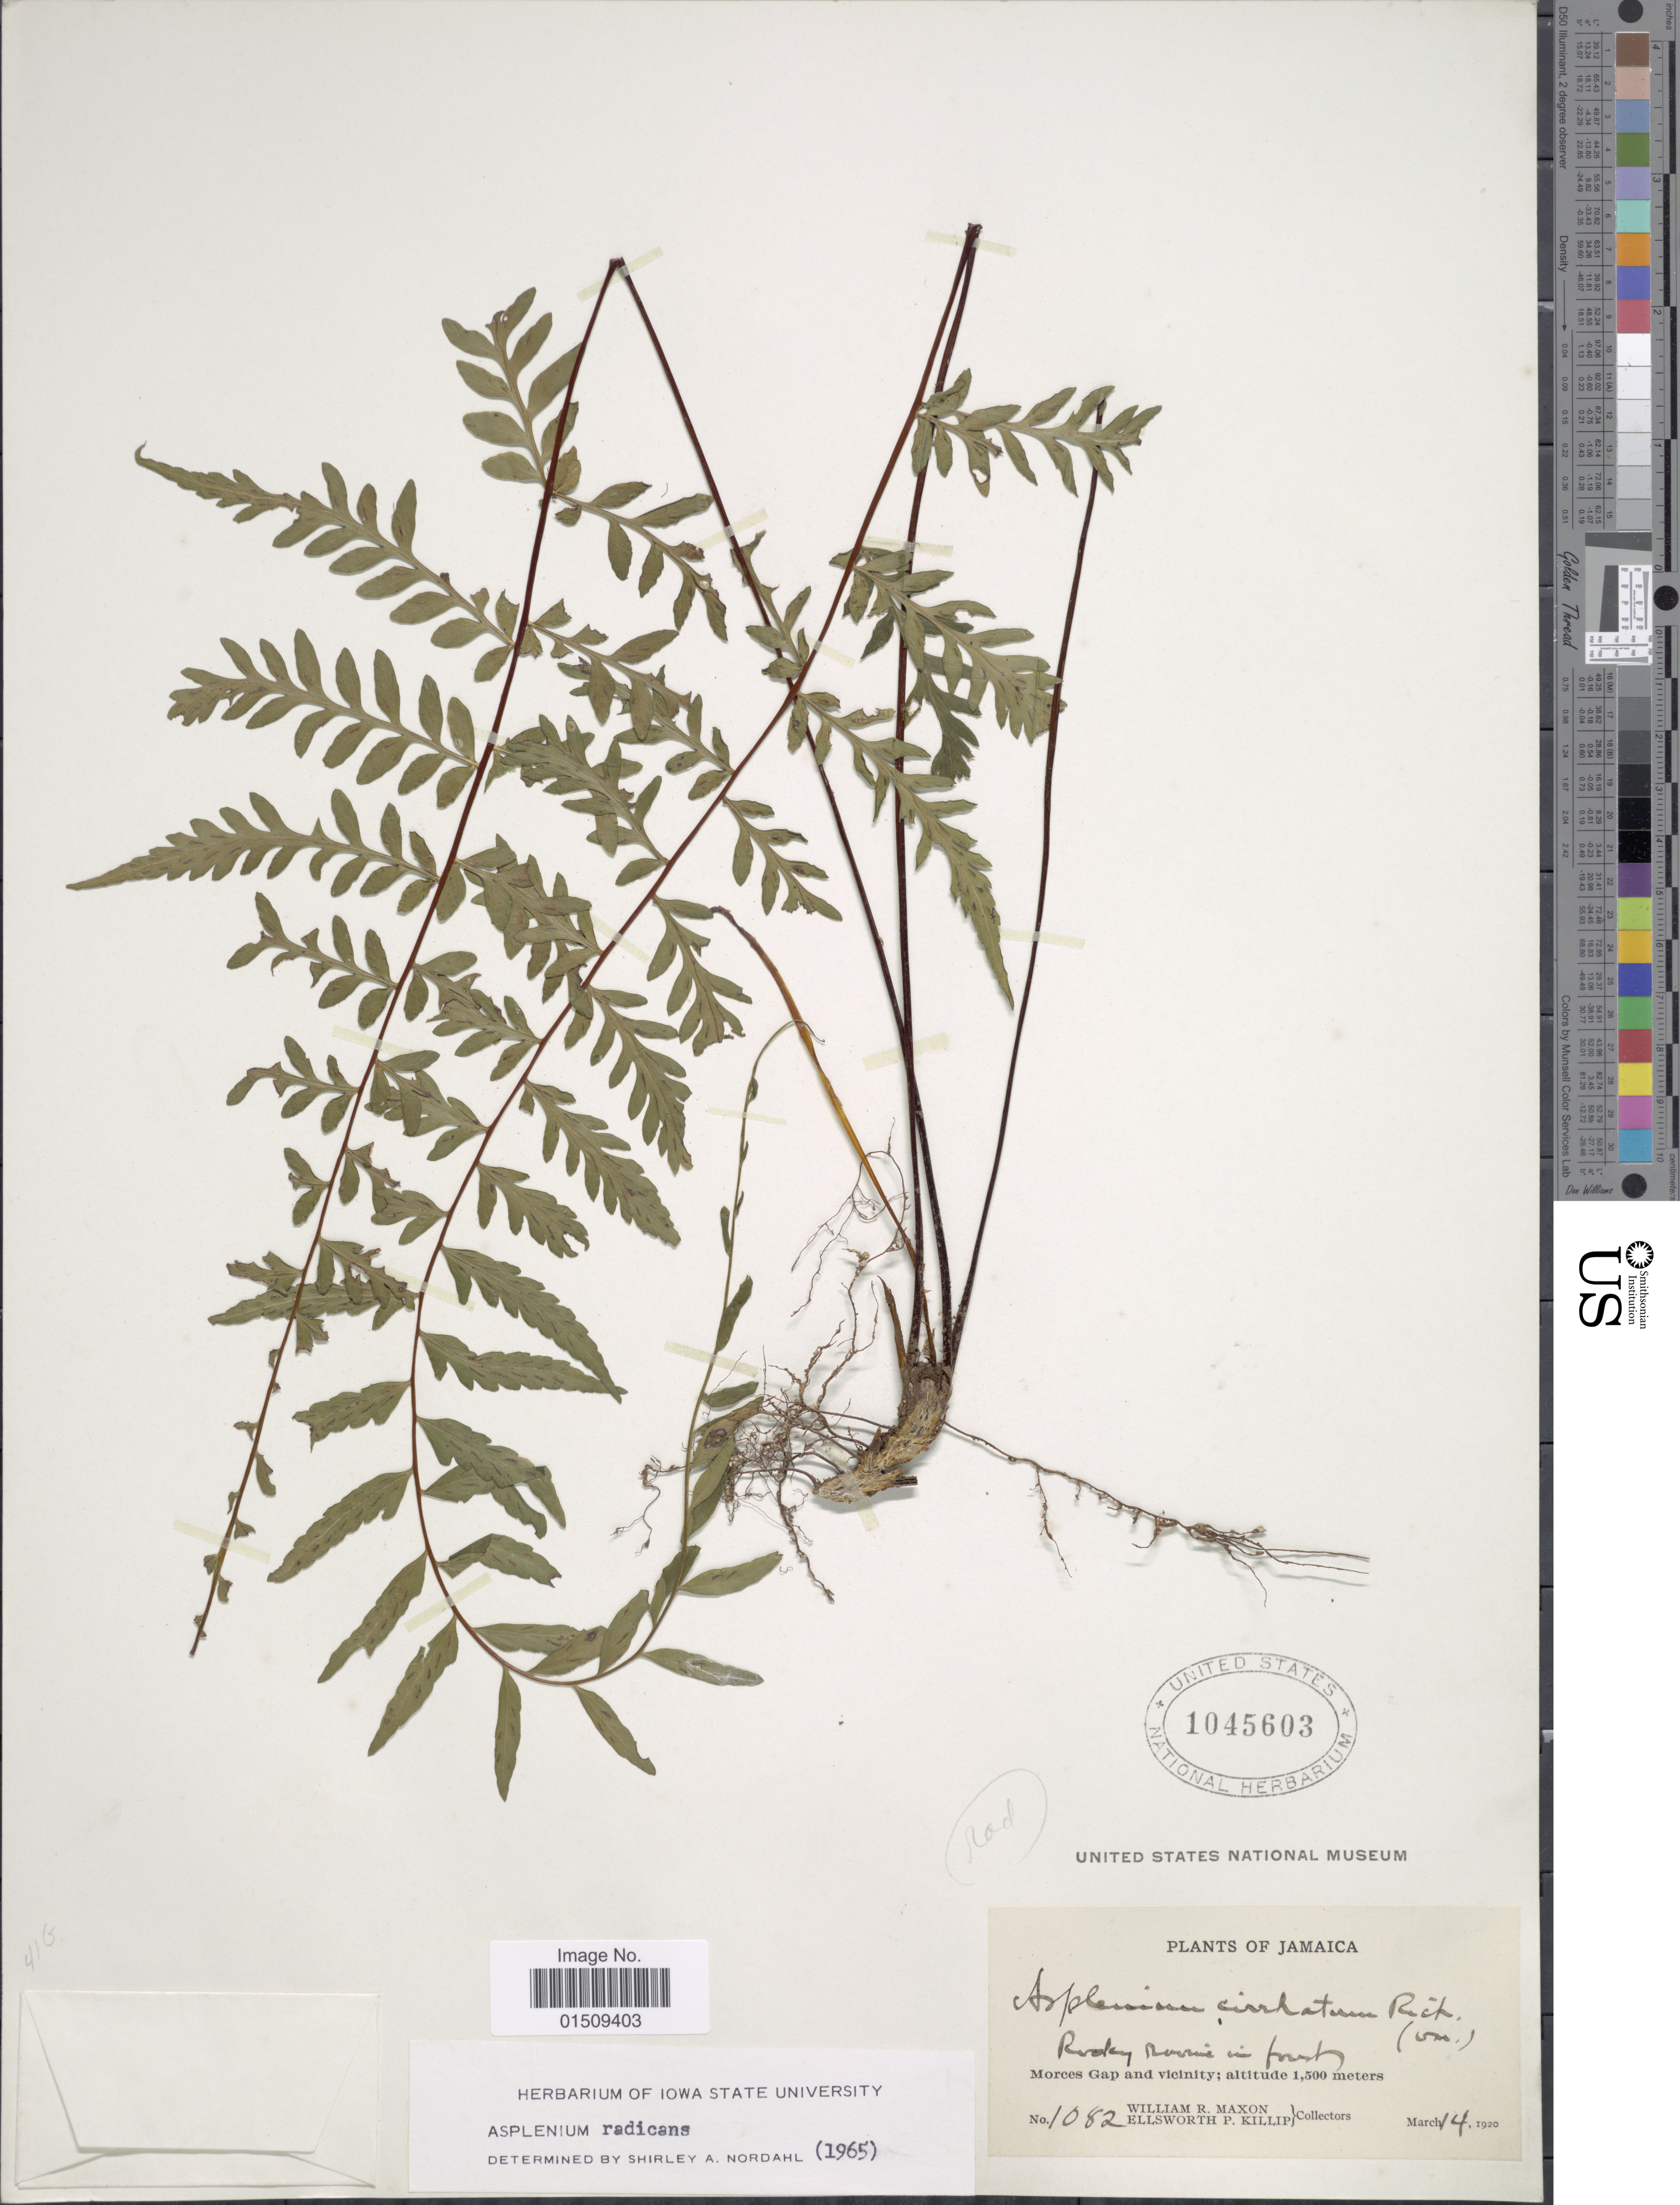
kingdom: Plantae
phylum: Tracheophyta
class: Polypodiopsida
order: Polypodiales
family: Aspleniaceae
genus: Asplenium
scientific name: Asplenium radicans var. radicans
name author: L.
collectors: W. R. Maxon & E. P. Killip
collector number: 1082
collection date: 1920-03-14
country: Jamaica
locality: Morces Gap and vicinity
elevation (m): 1500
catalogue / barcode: US 1045603